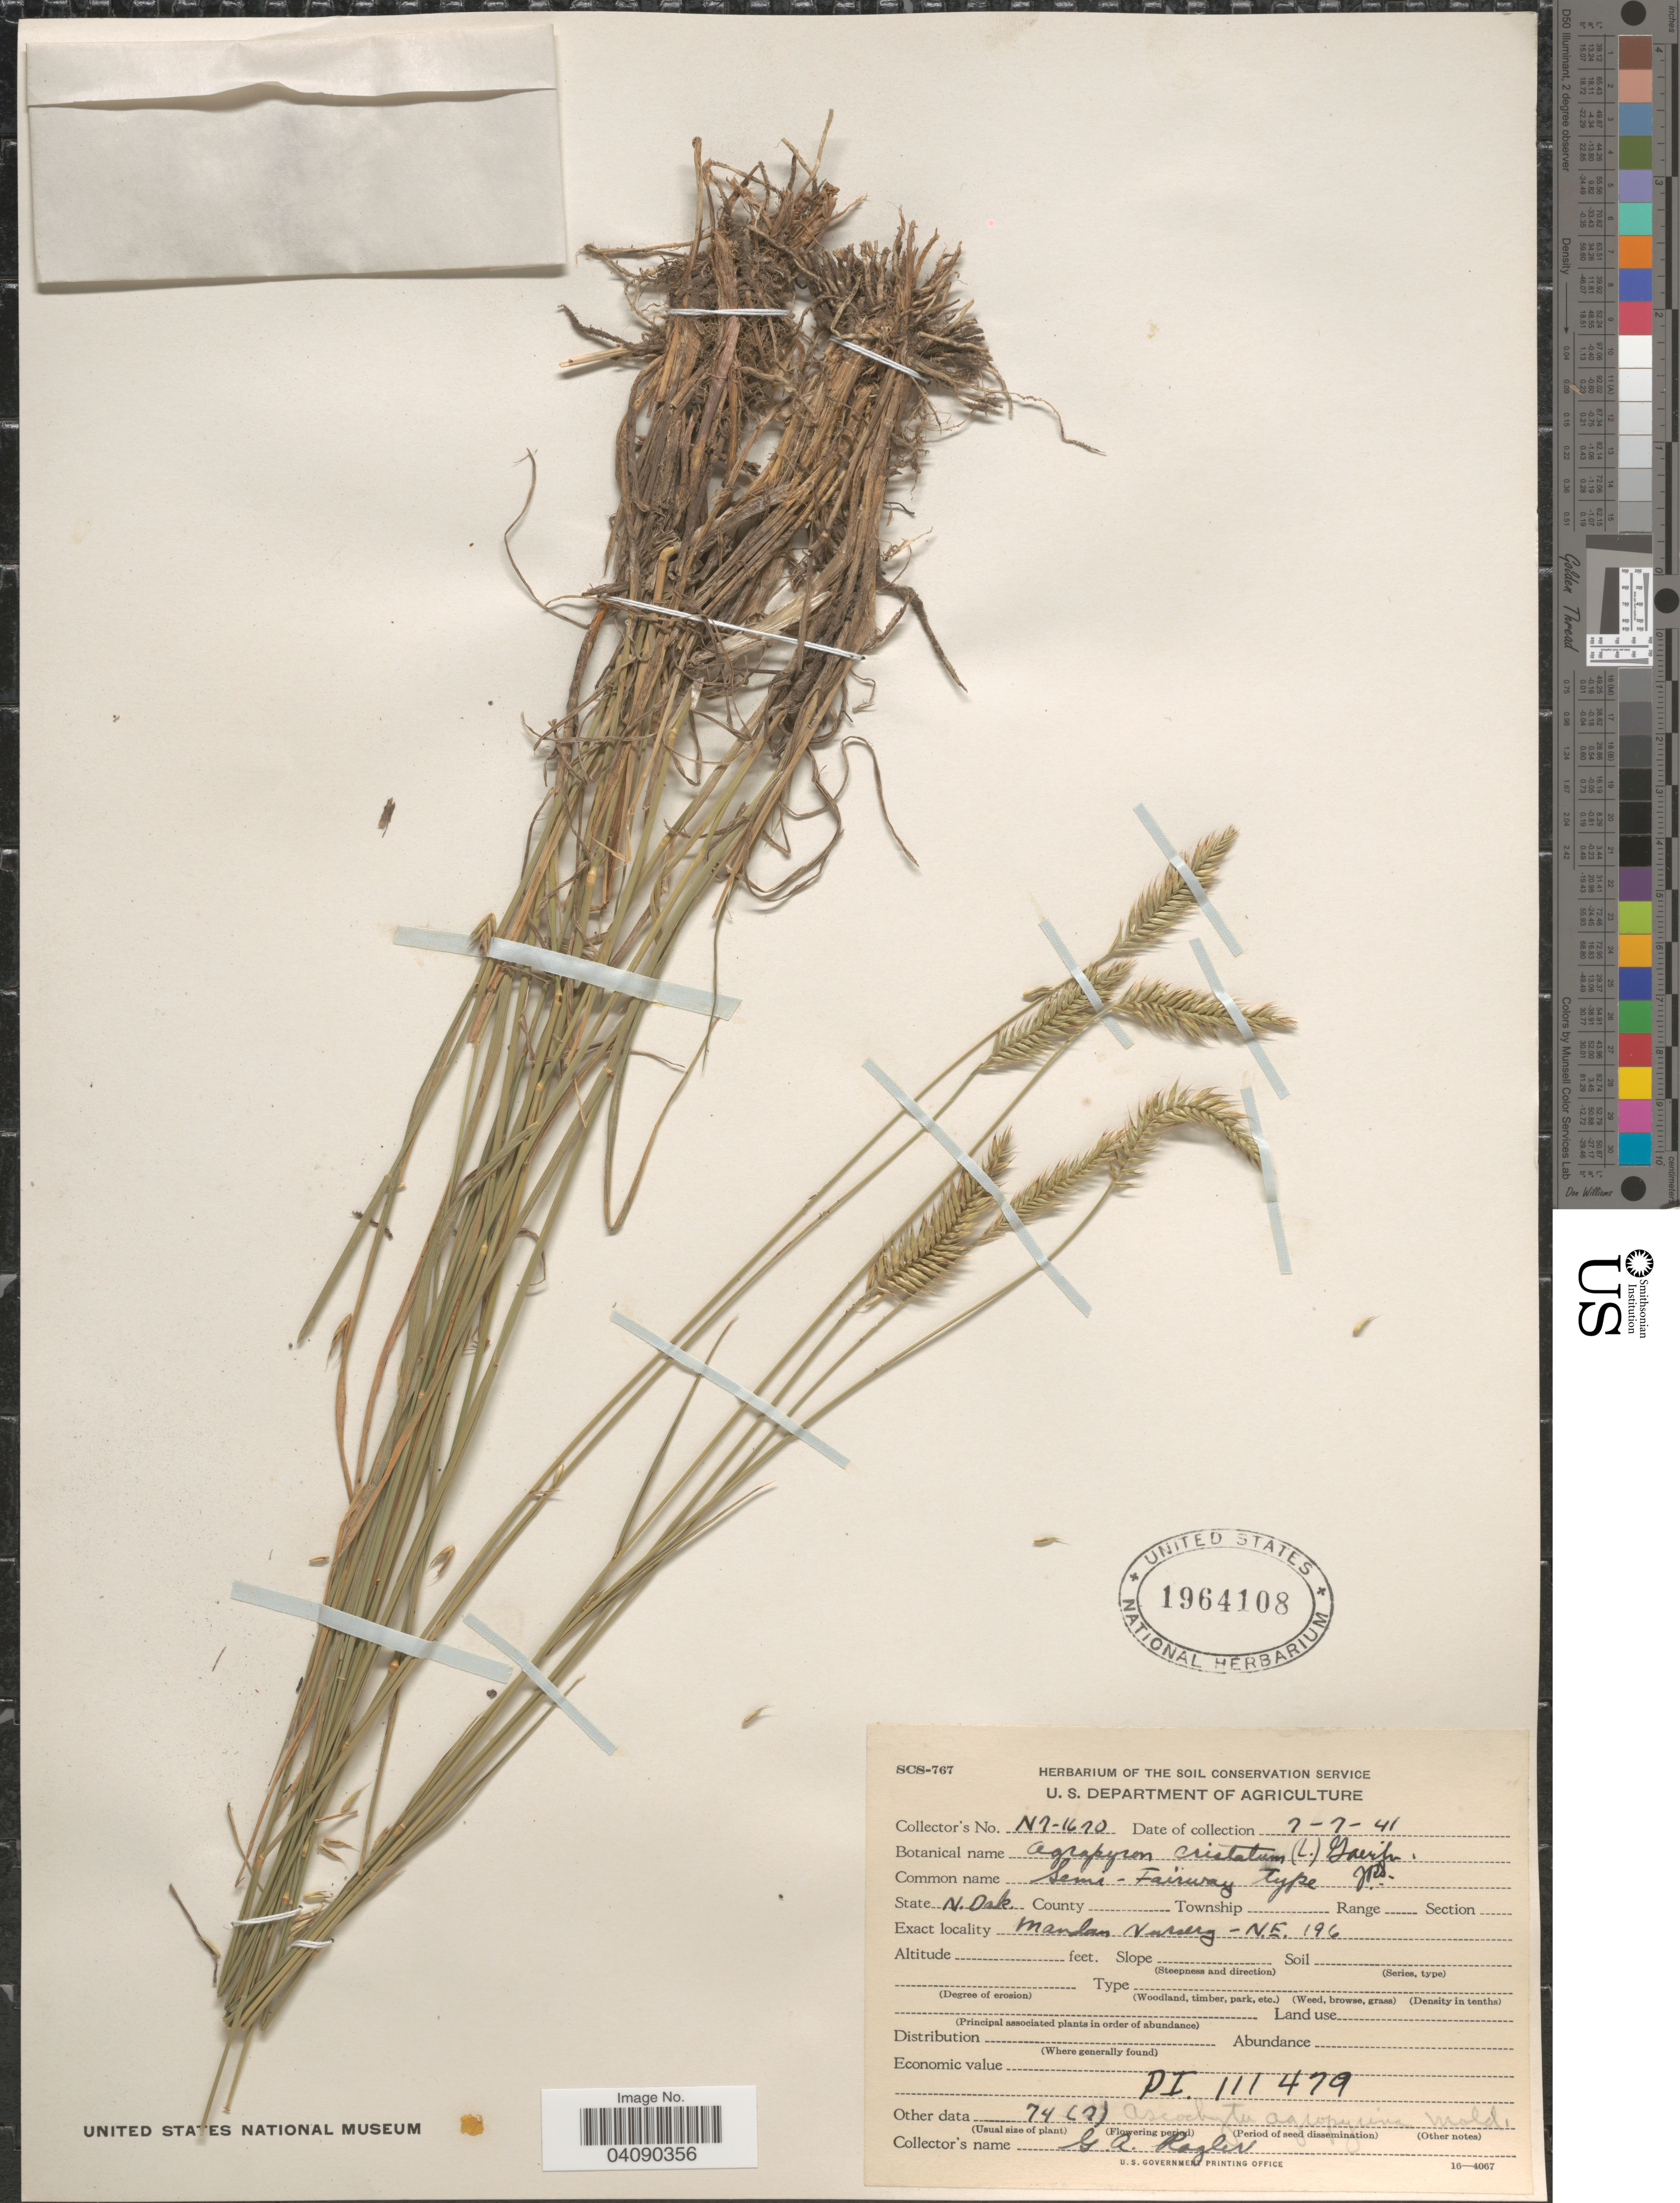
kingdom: Plantae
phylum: Tracheophyta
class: Liliopsida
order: Poales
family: Poaceae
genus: Agropyron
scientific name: Agropyron cristatum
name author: (L.) Gaertn.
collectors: G. Rogler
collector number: N7-1670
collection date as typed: Transcribed d/m/y: 7/7/41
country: United States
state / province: North Dakota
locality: Mandan Nursery - N.E. 196.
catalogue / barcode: US 1964108